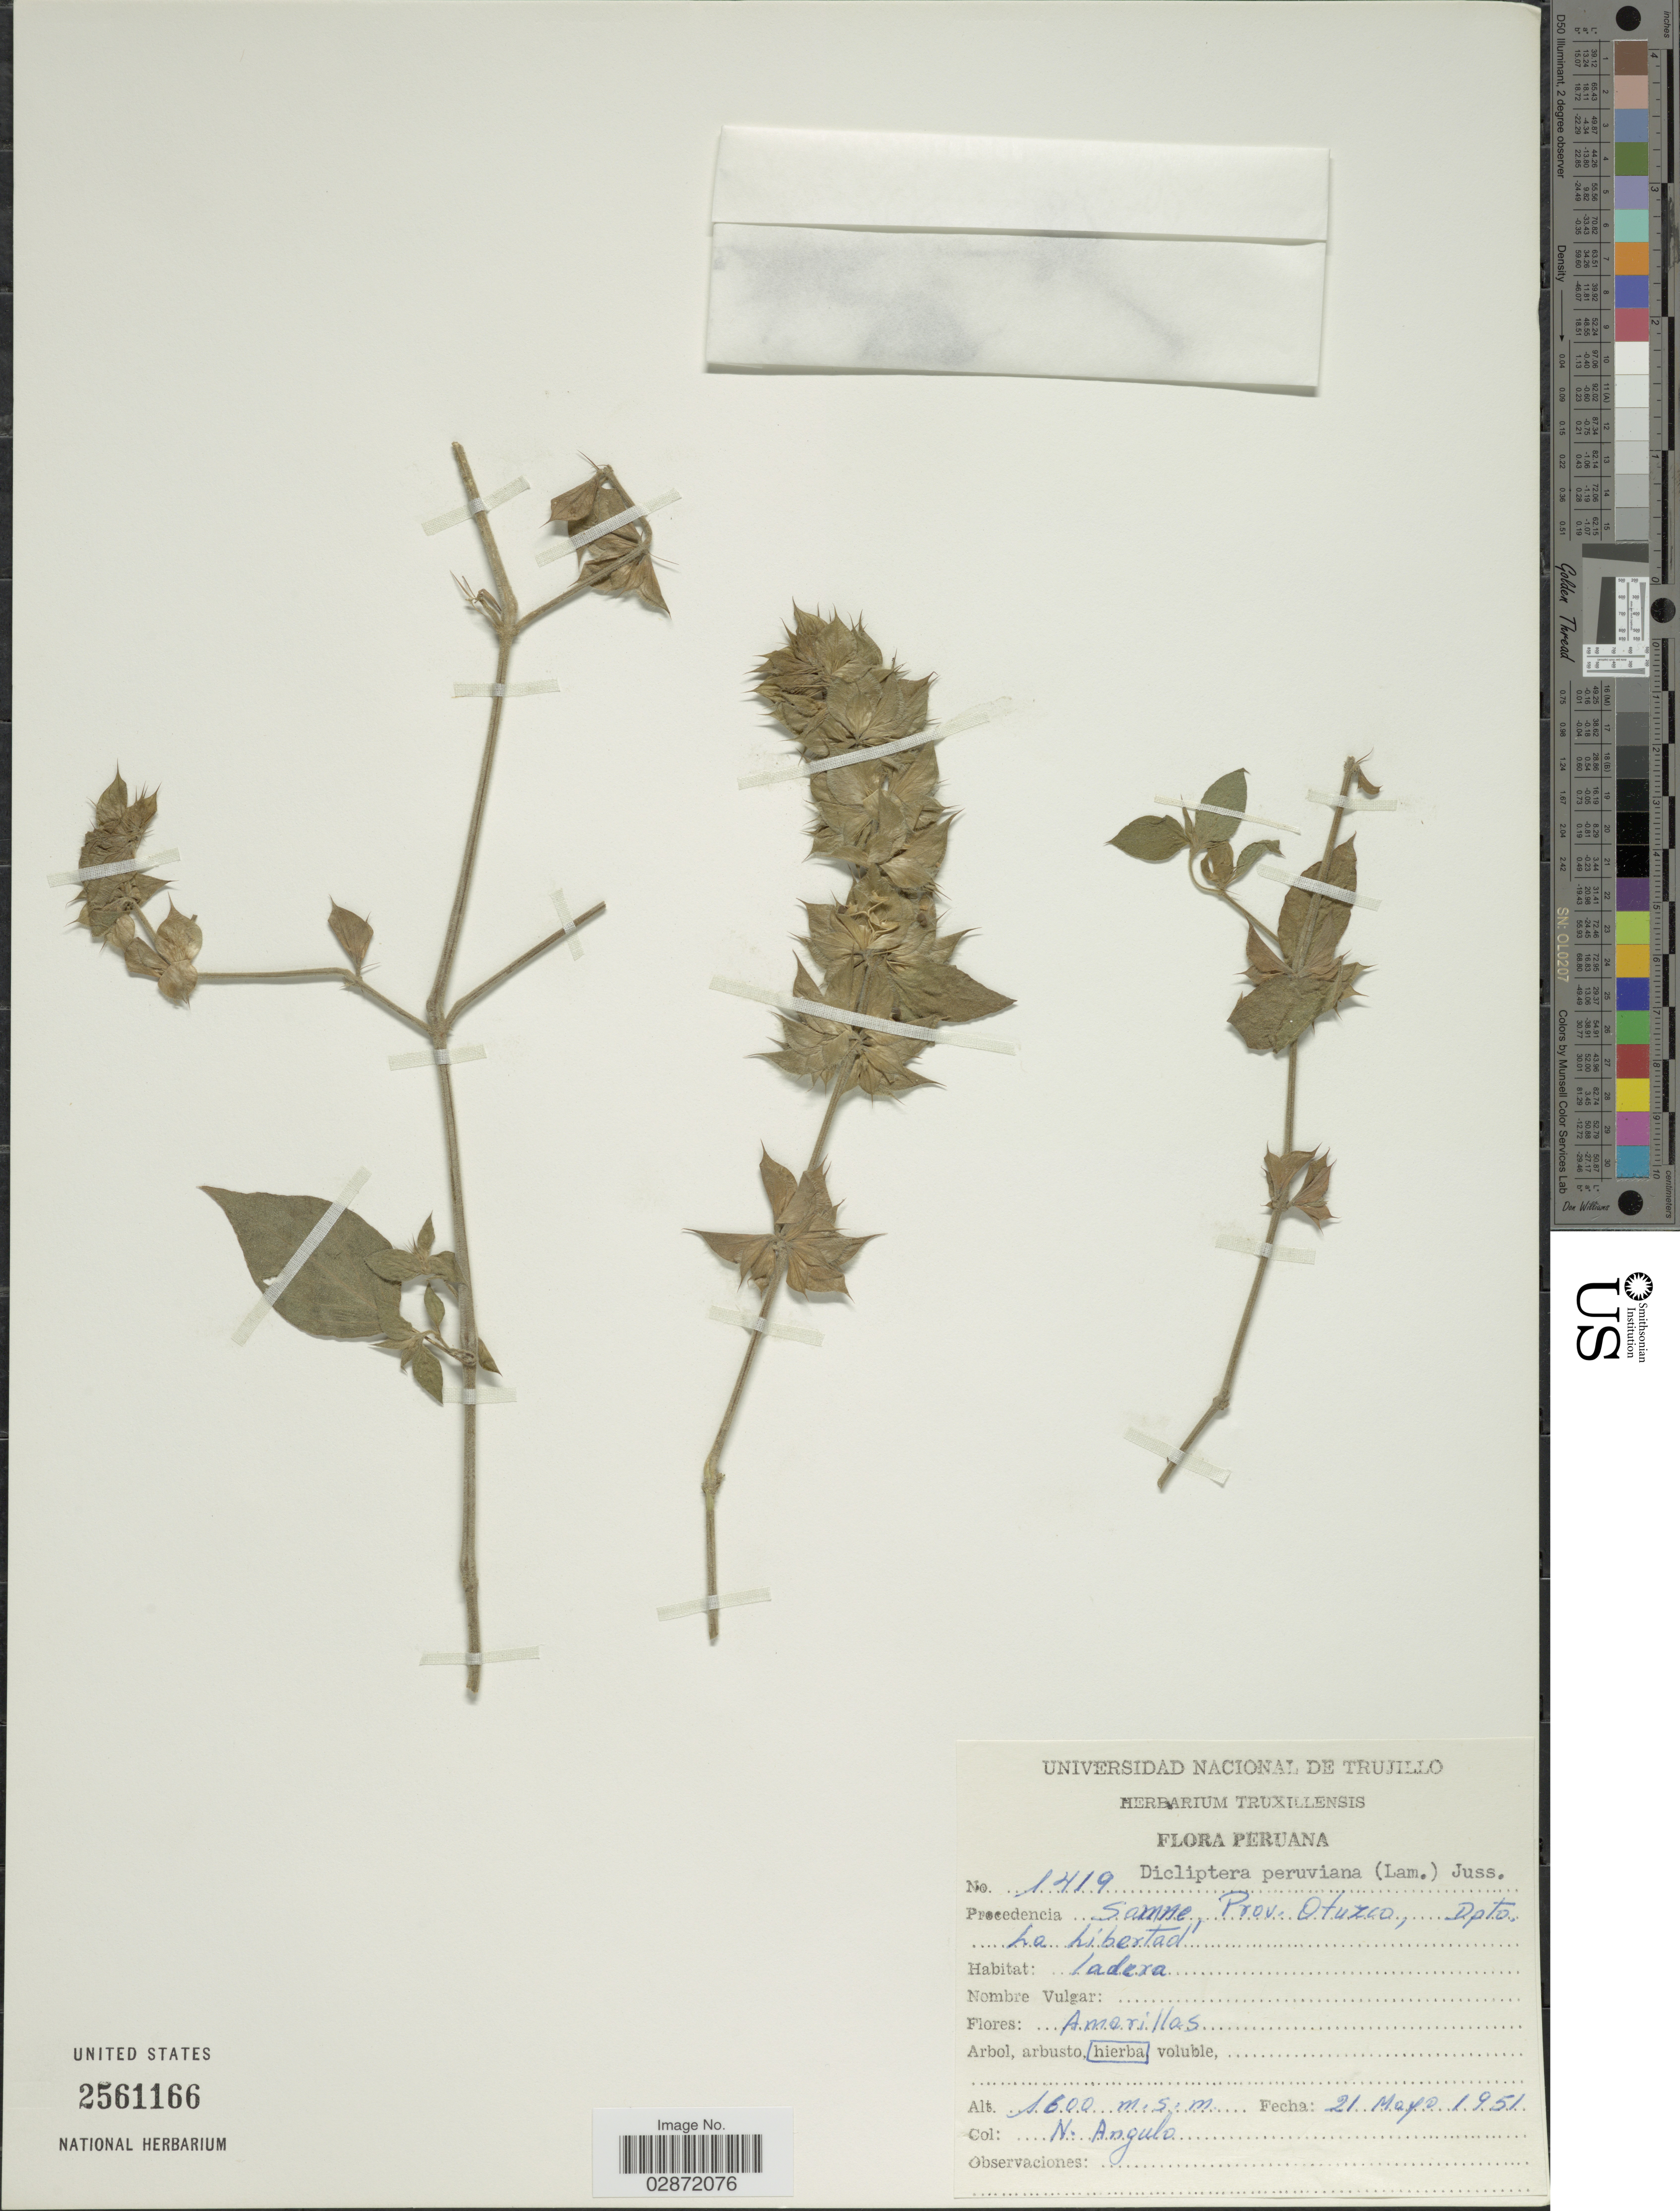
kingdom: Plantae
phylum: Tracheophyta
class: Magnoliopsida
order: Lamiales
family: Acanthaceae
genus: Dicliptera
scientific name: Dicliptera peruviana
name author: (Ruiz & Pav.) Juss.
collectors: N. Angulo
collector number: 1419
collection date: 1951-05-21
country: Peru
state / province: La Libertad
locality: Samne, Prov. Otuzco, Dpto. La Libertad.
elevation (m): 1600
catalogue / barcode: US 2561166